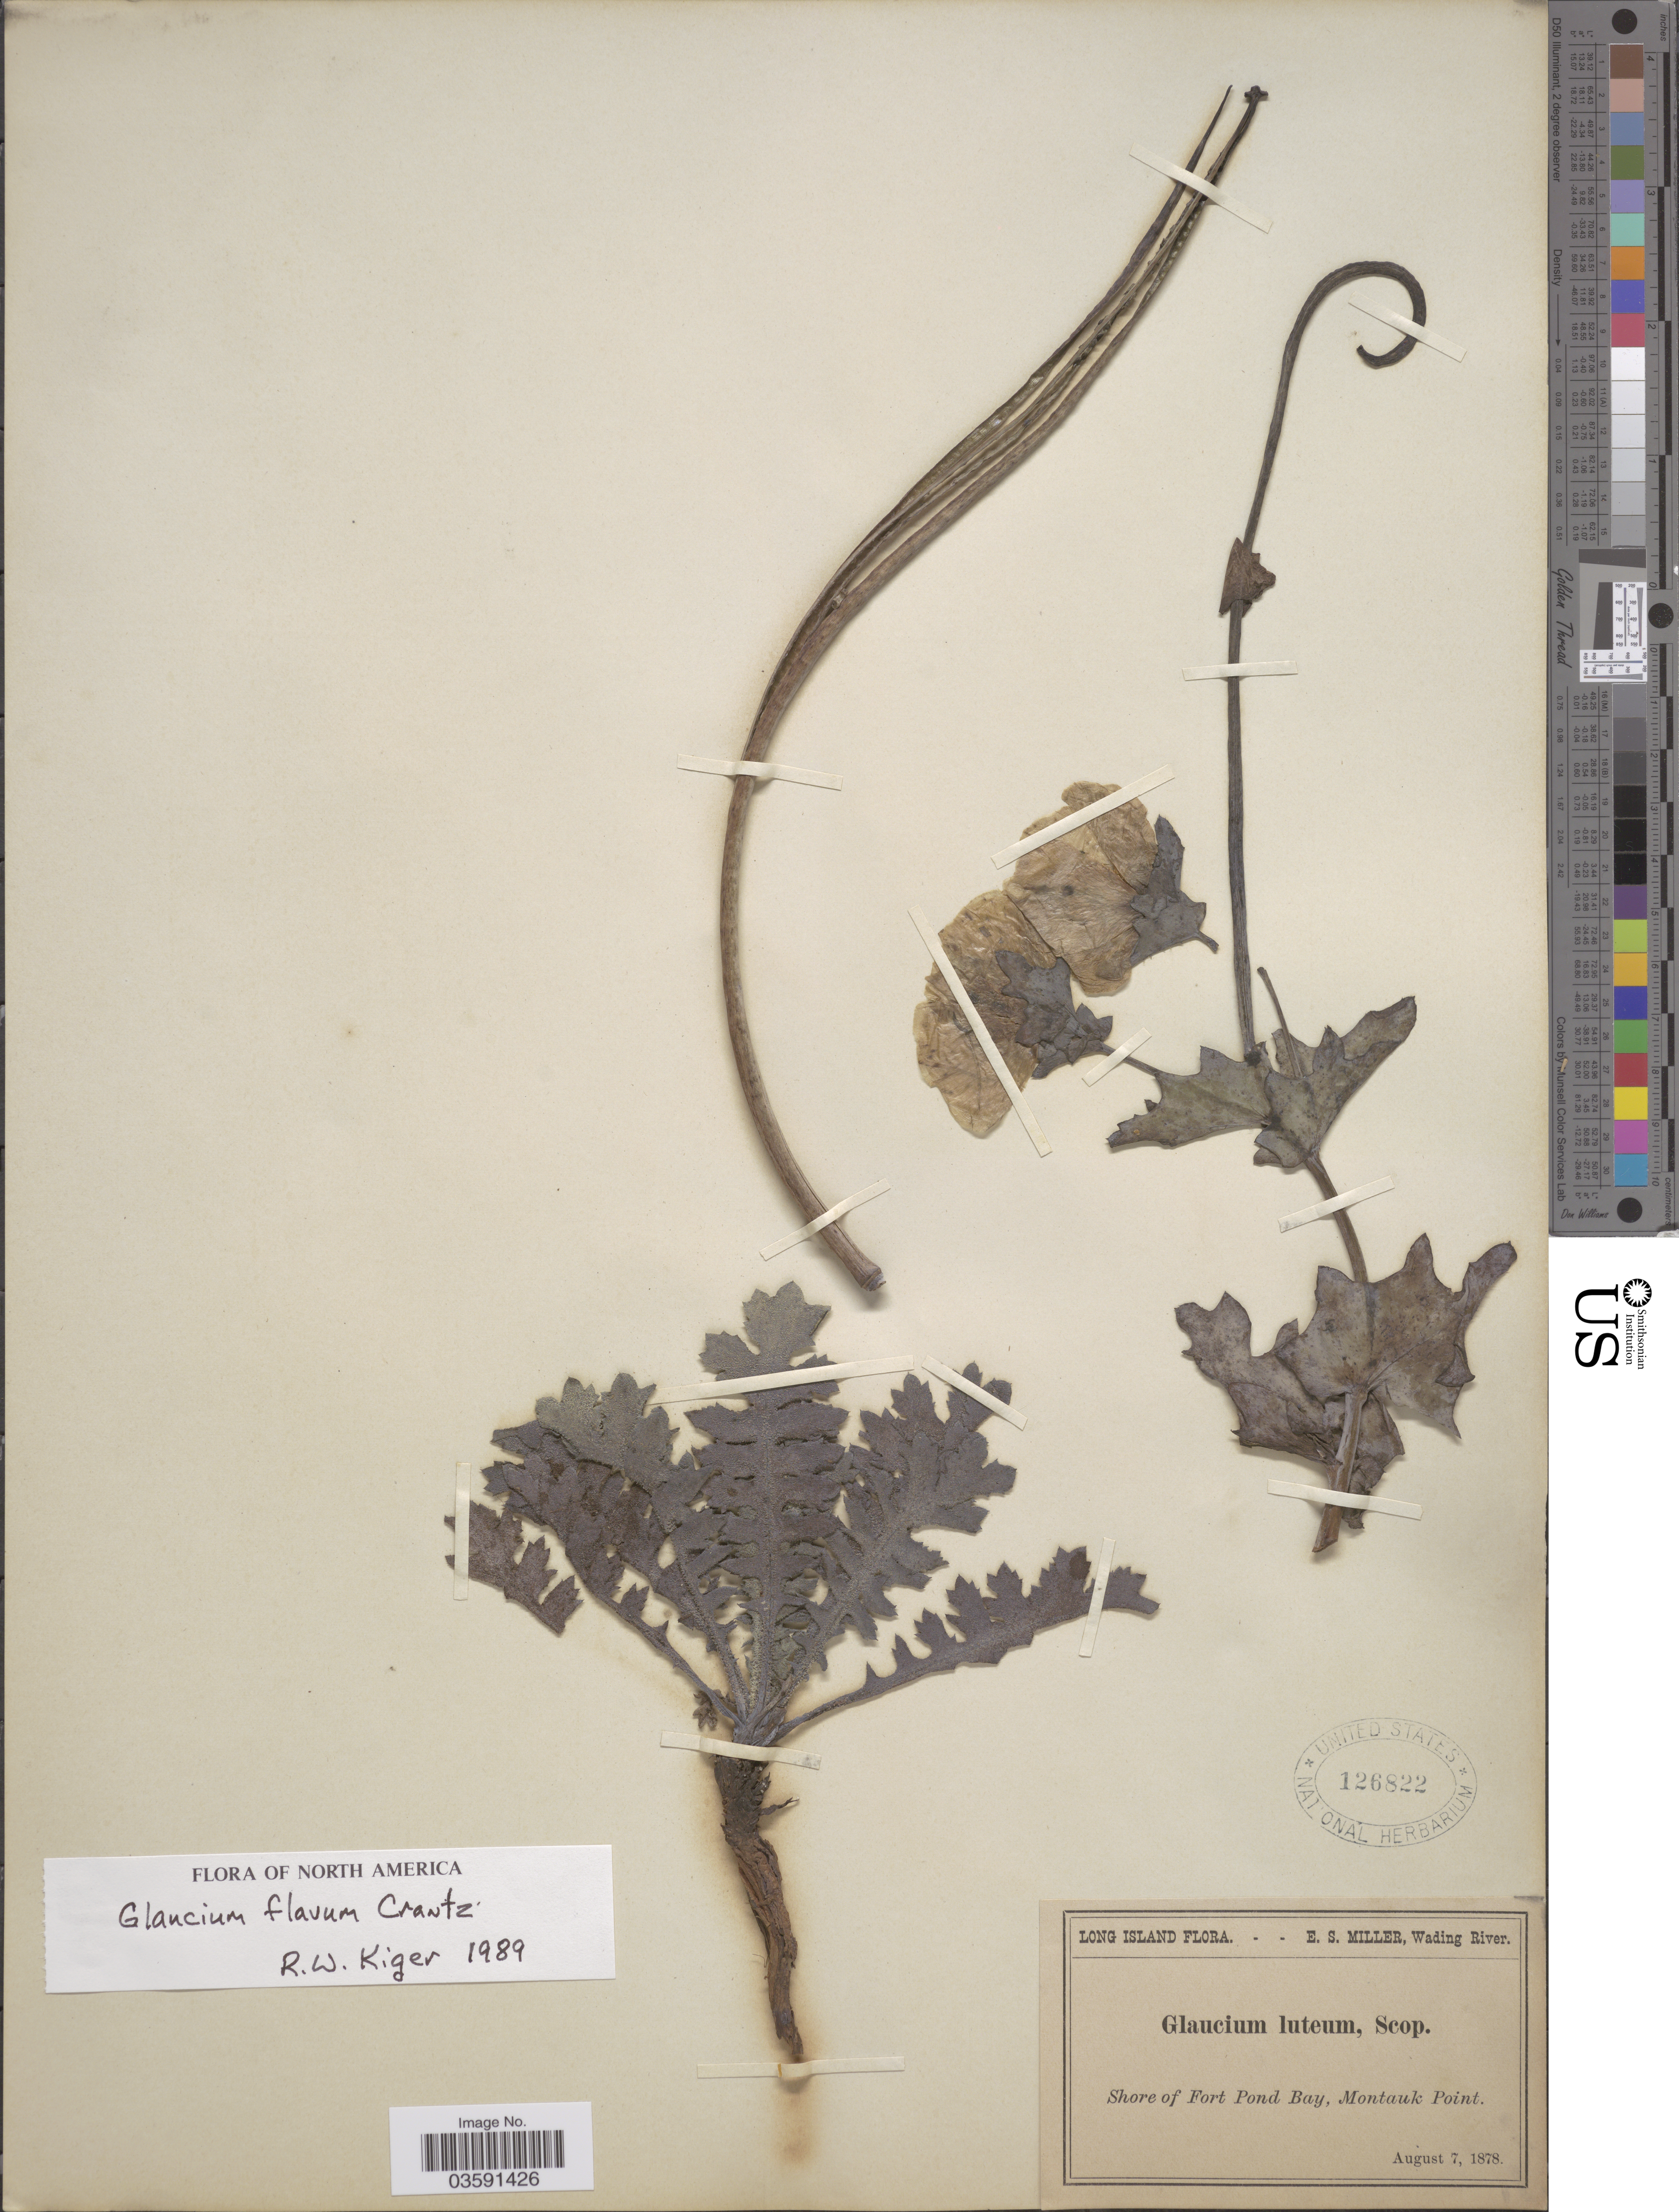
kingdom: Plantae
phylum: Tracheophyta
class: Magnoliopsida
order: Ranunculales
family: Papaveraceae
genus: Glaucium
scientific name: Glaucium flavum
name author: Crantz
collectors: E. S. Miller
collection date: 1878-08-07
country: United States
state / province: New York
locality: Long Island. Shore of Fort Pond Bay, Montauk Point.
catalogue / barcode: US 126822